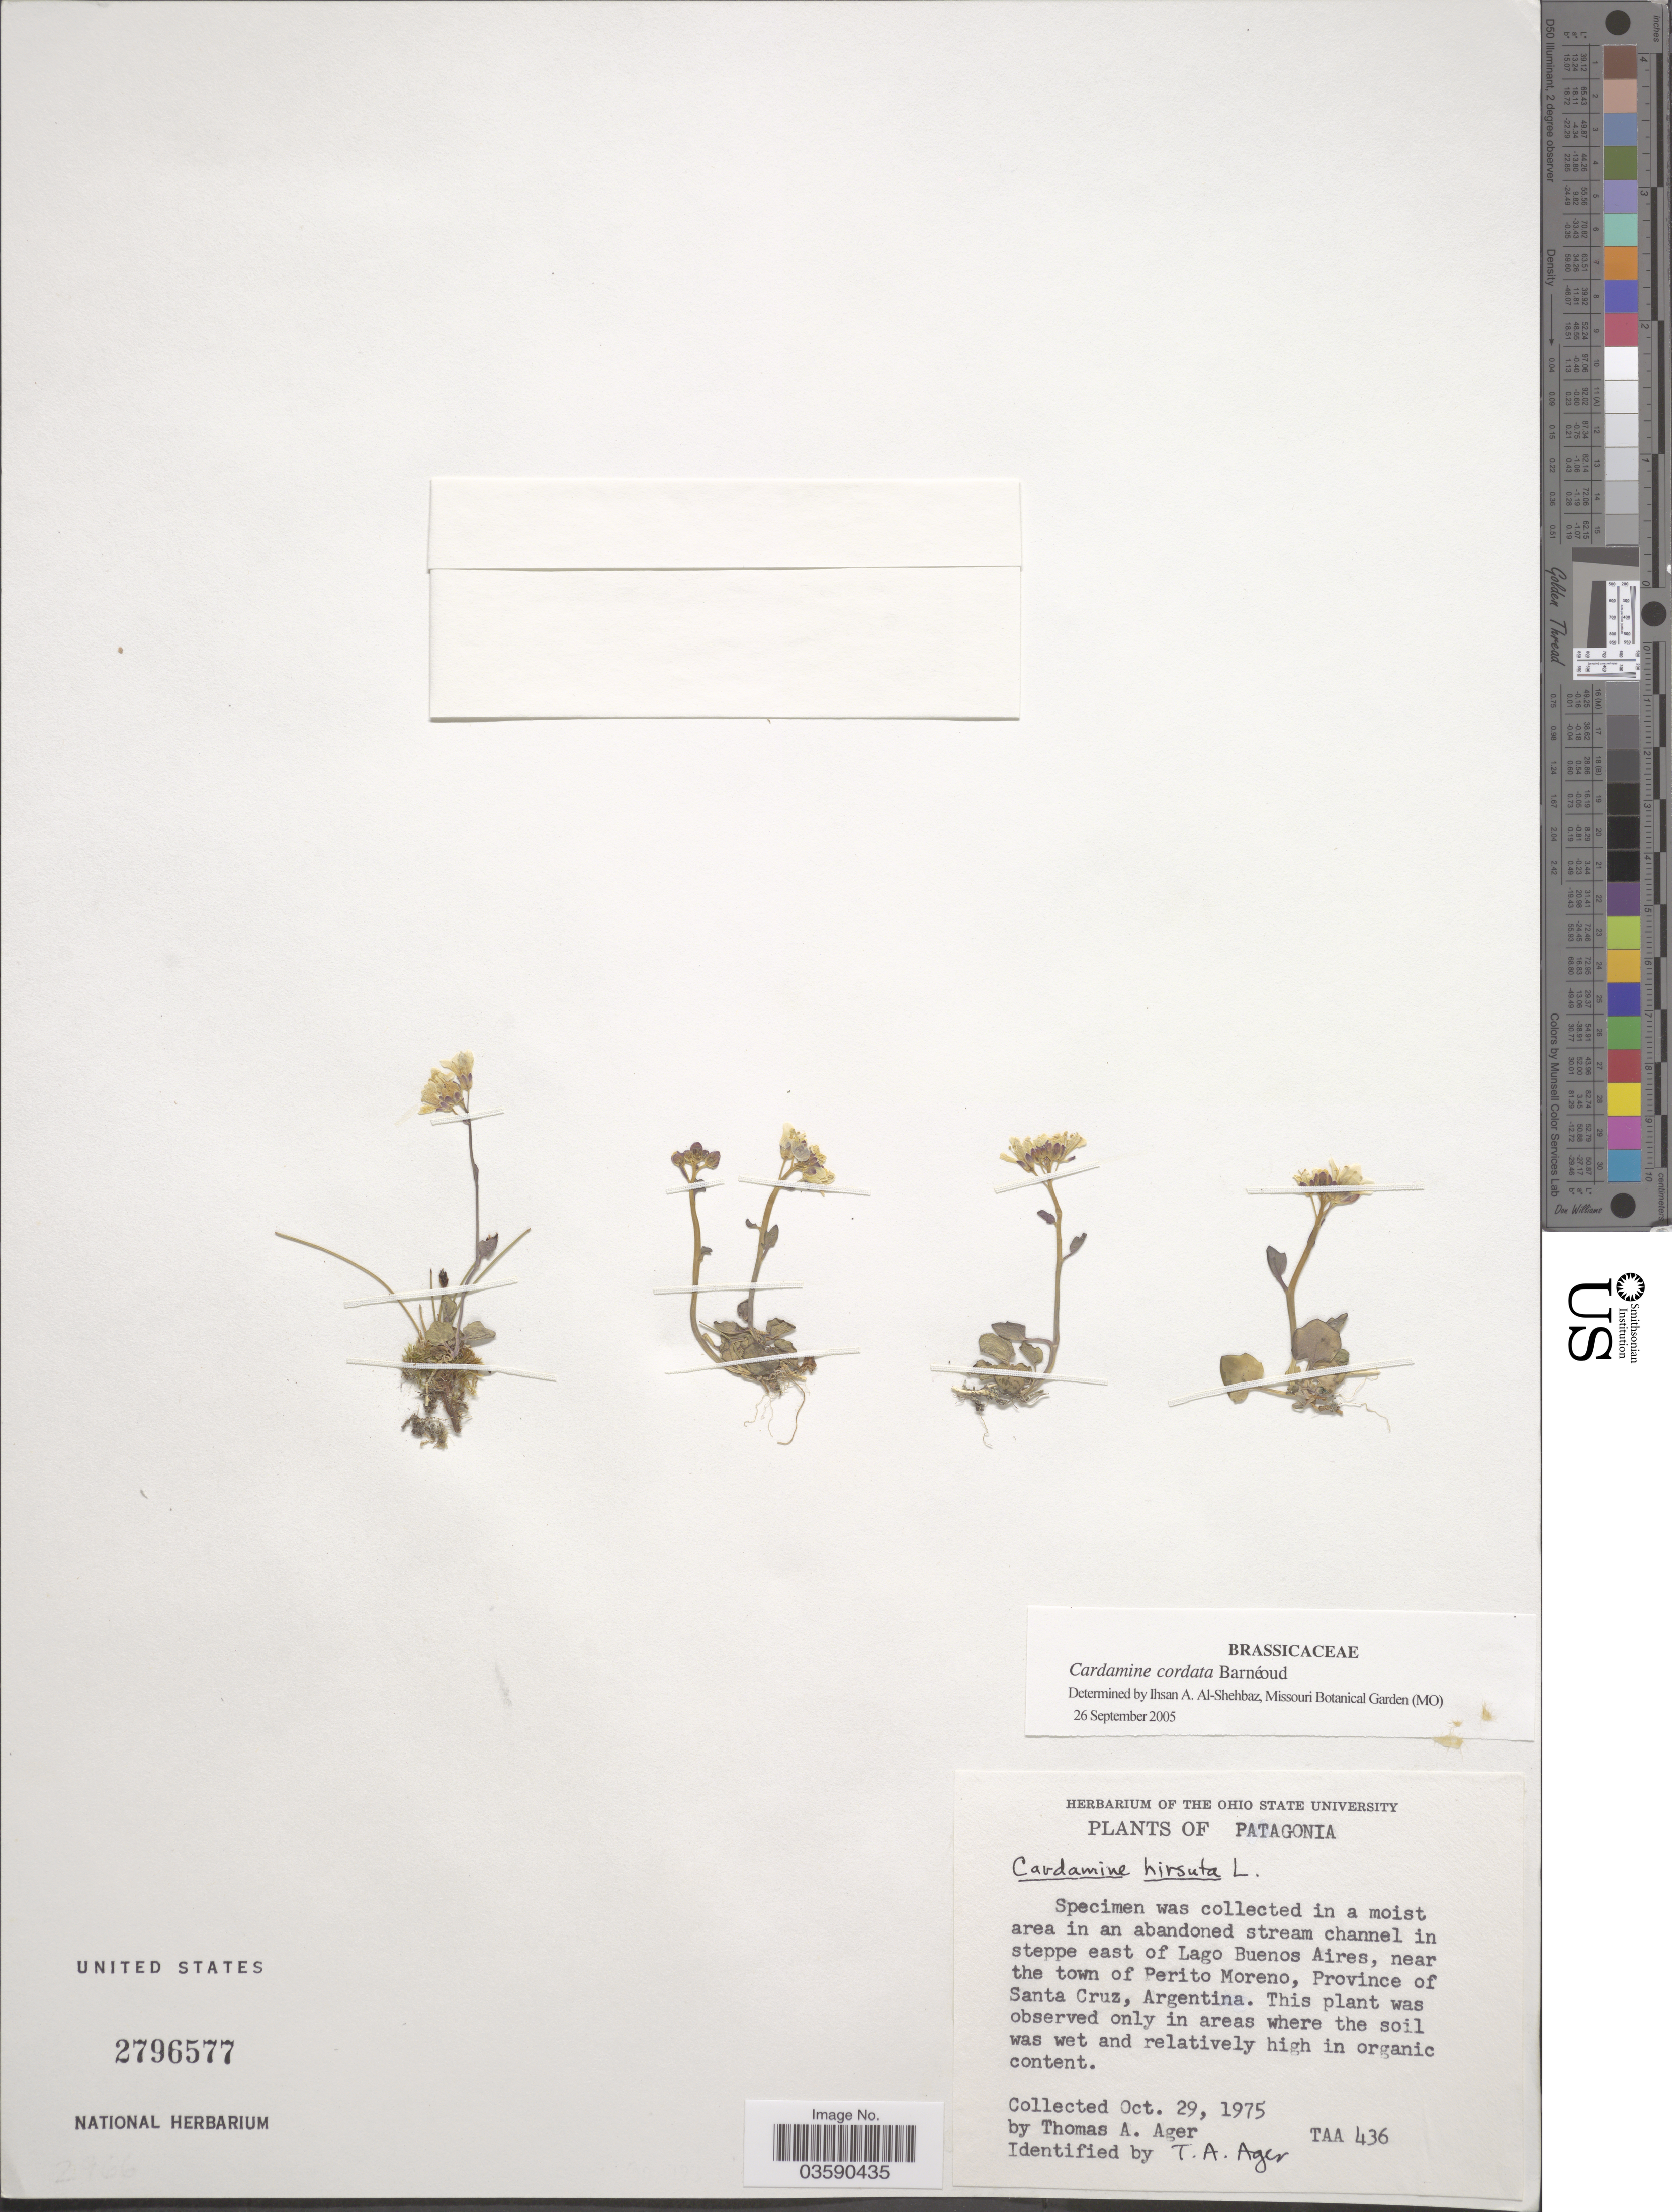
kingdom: Plantae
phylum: Tracheophyta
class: Magnoliopsida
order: Brassicales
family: Brassicaceae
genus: Cardamine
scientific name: Cardamine cordata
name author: Barnéoud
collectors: T. A. Ager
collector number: TAA 436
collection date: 1975-10-29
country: Argentina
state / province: Santa Cruz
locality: Patagonia. In steppe east of Lago Buenos Aires, near the town of Perito Moreno.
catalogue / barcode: US 2796577